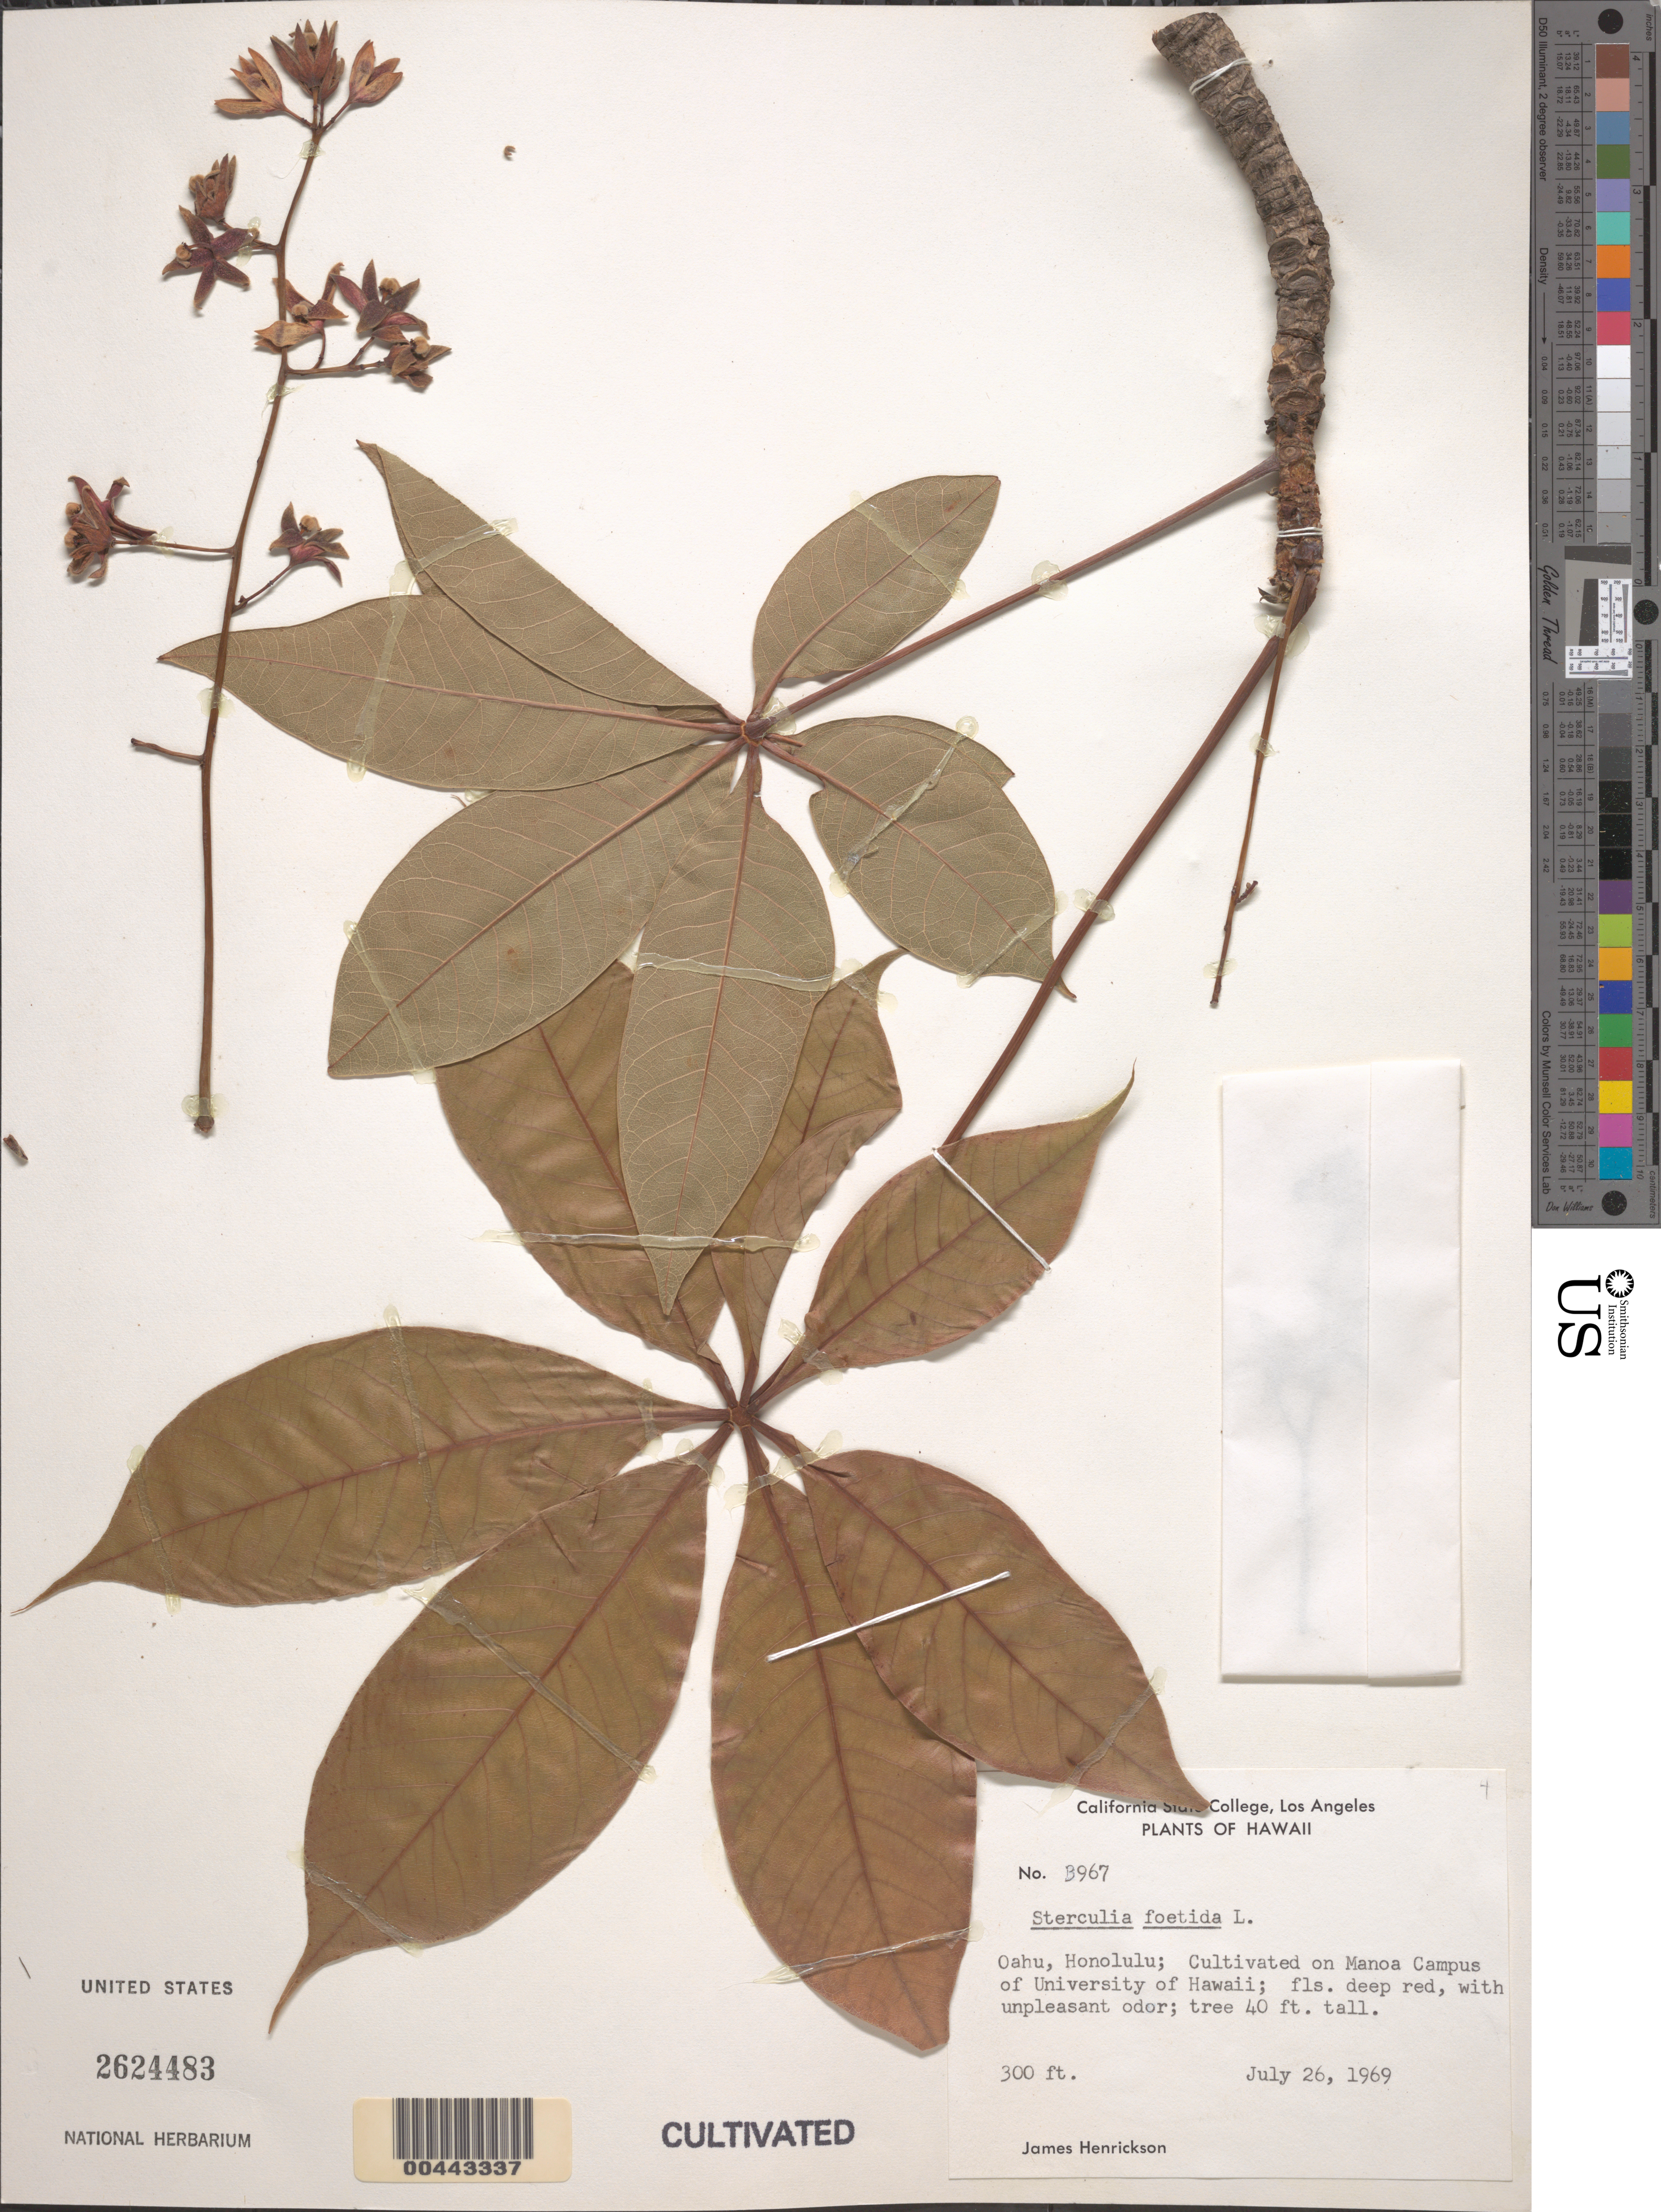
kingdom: Plantae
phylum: Tracheophyta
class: Magnoliopsida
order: Malvales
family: Malvaceae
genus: Sterculia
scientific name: Sterculia foetida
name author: L.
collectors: J. S. Henrickson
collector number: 3967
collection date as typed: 26 Jul 1969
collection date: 1969-07-26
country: United States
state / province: Hawaii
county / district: Honolulu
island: Oahu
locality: Honolulu, Manoa Campus of the University of Hawaii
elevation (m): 91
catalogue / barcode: US 2624483